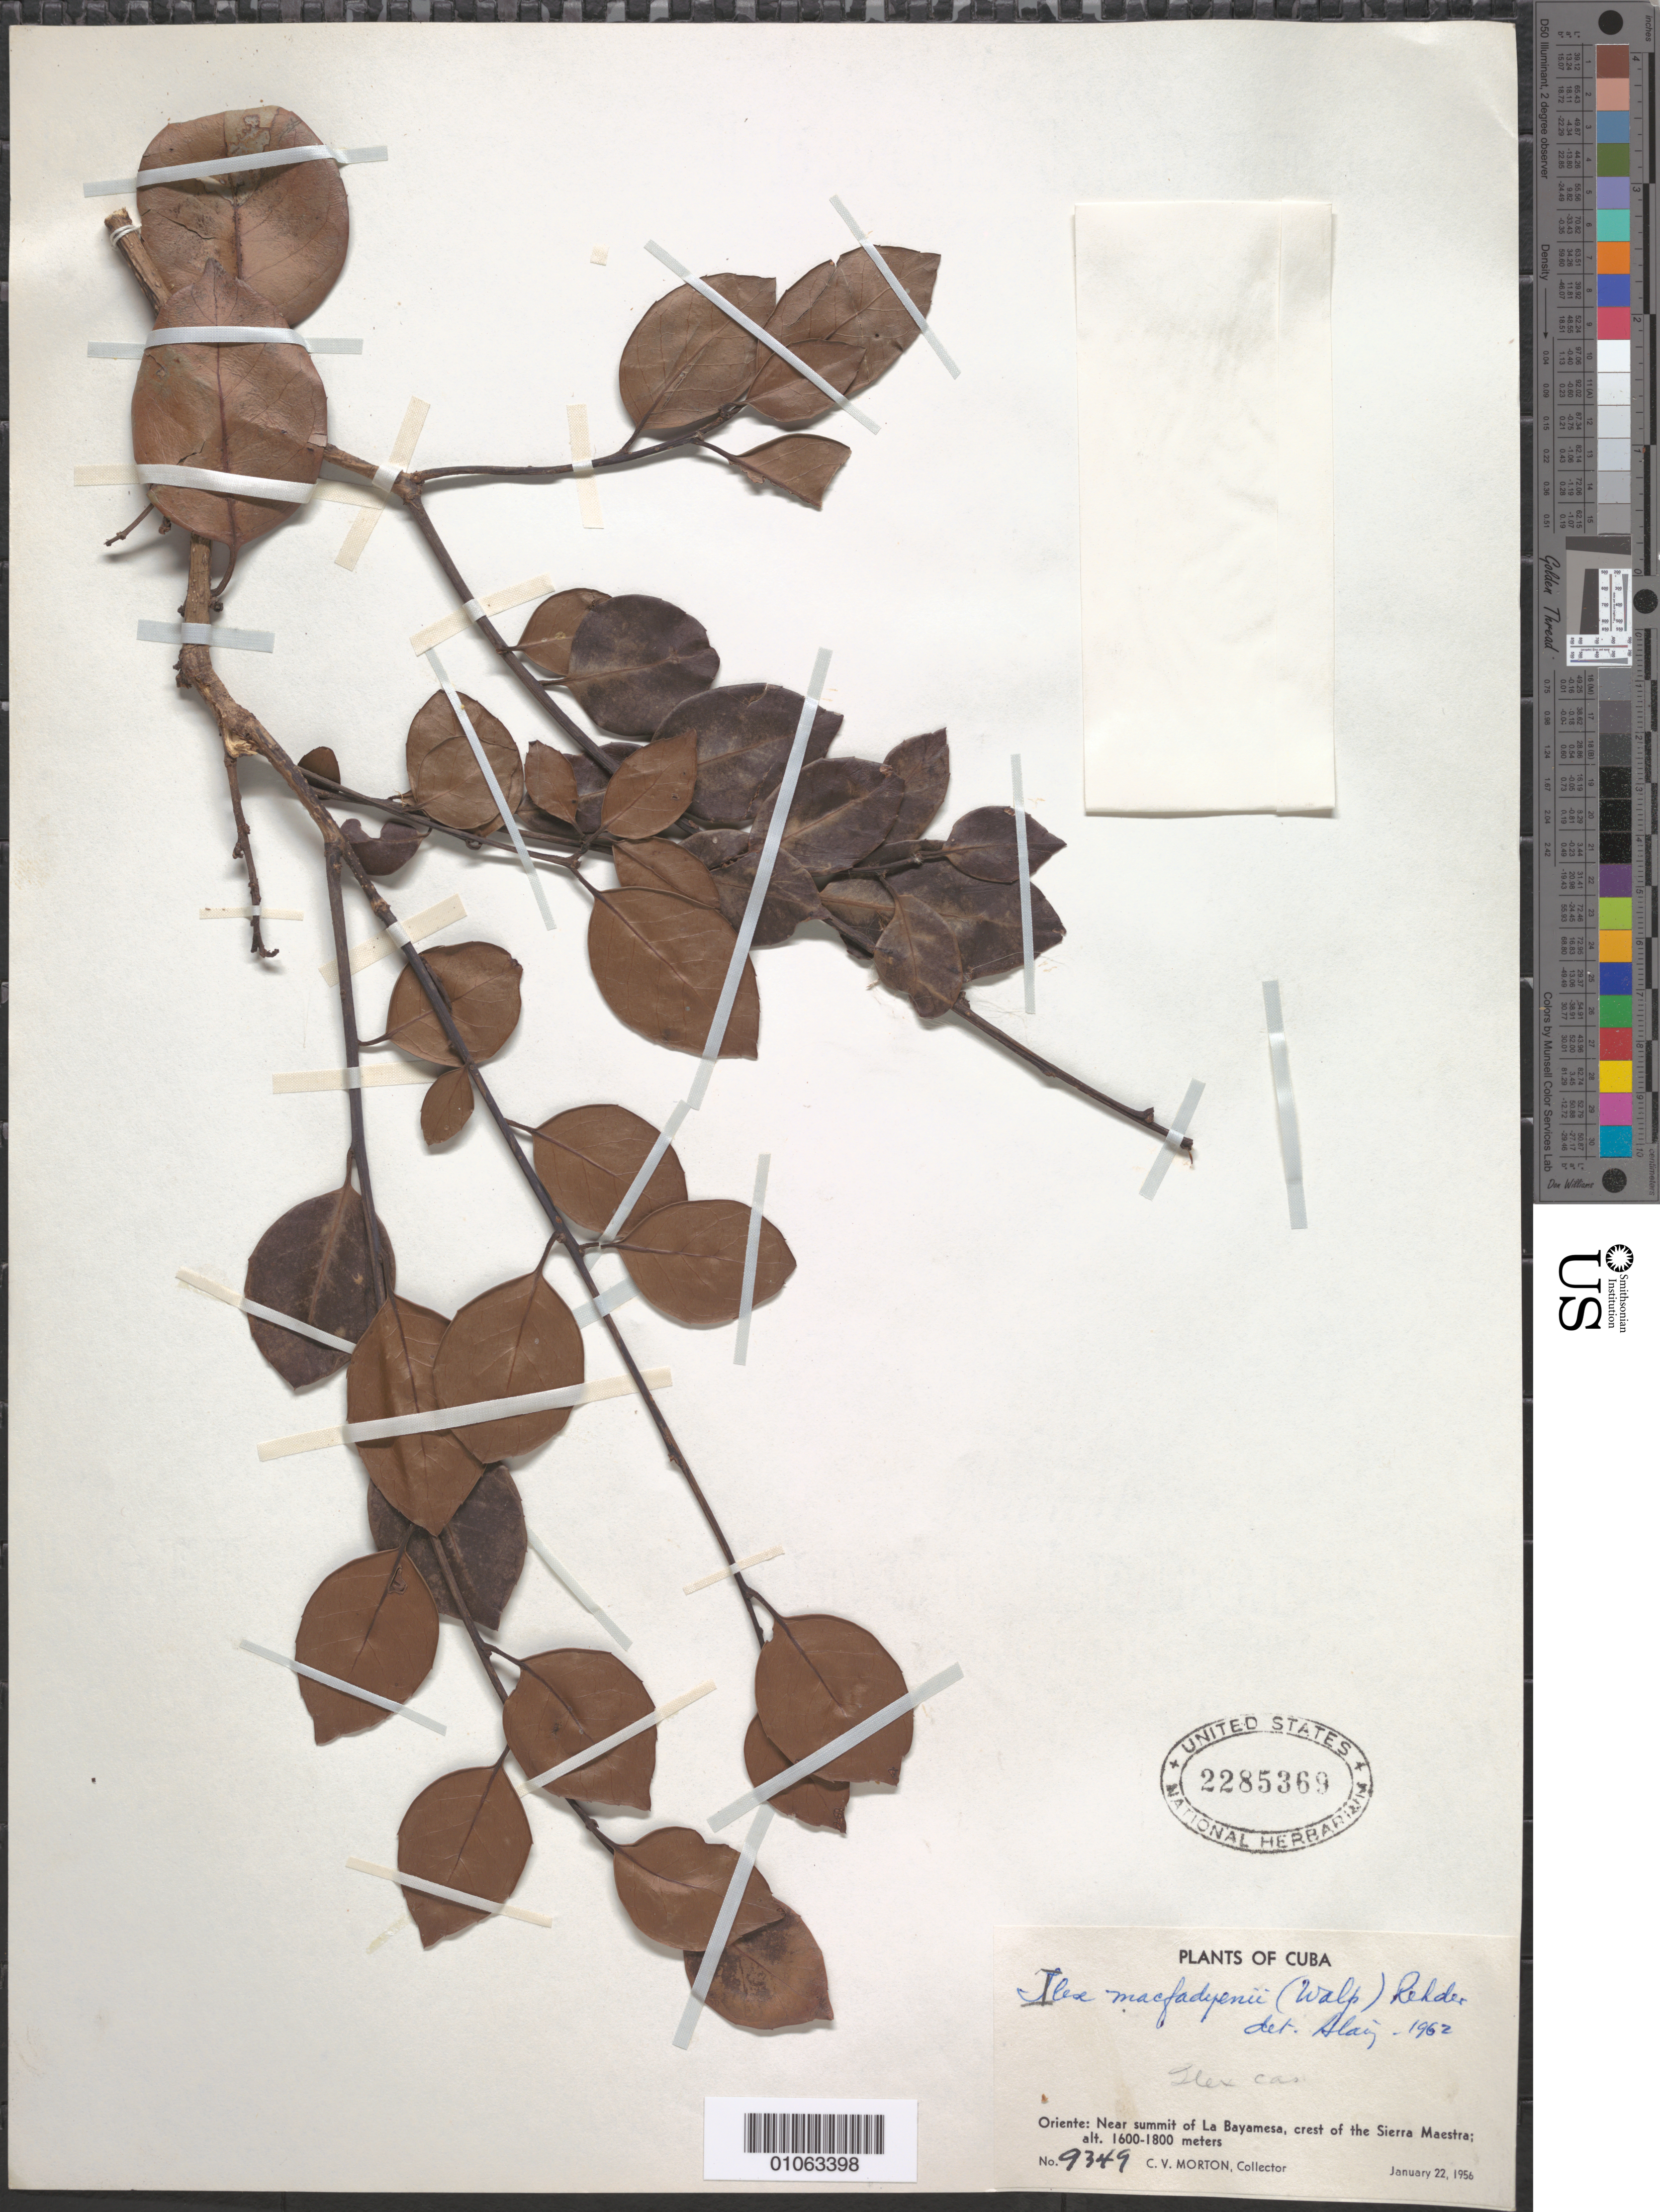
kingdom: Plantae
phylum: Tracheophyta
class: Magnoliopsida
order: Aquifoliales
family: Aquifoliaceae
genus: Ilex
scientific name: Ilex macfadyenii var. macfadyenii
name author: (Walp.) Rehder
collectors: C. V. Morton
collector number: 9349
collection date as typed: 22 Jan 1956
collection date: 1956-01-22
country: Cuba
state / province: Oriente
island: Cuba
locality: Near summit of La Bayamesa, crest of The Sierra Maestra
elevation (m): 1600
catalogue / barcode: US 2285369